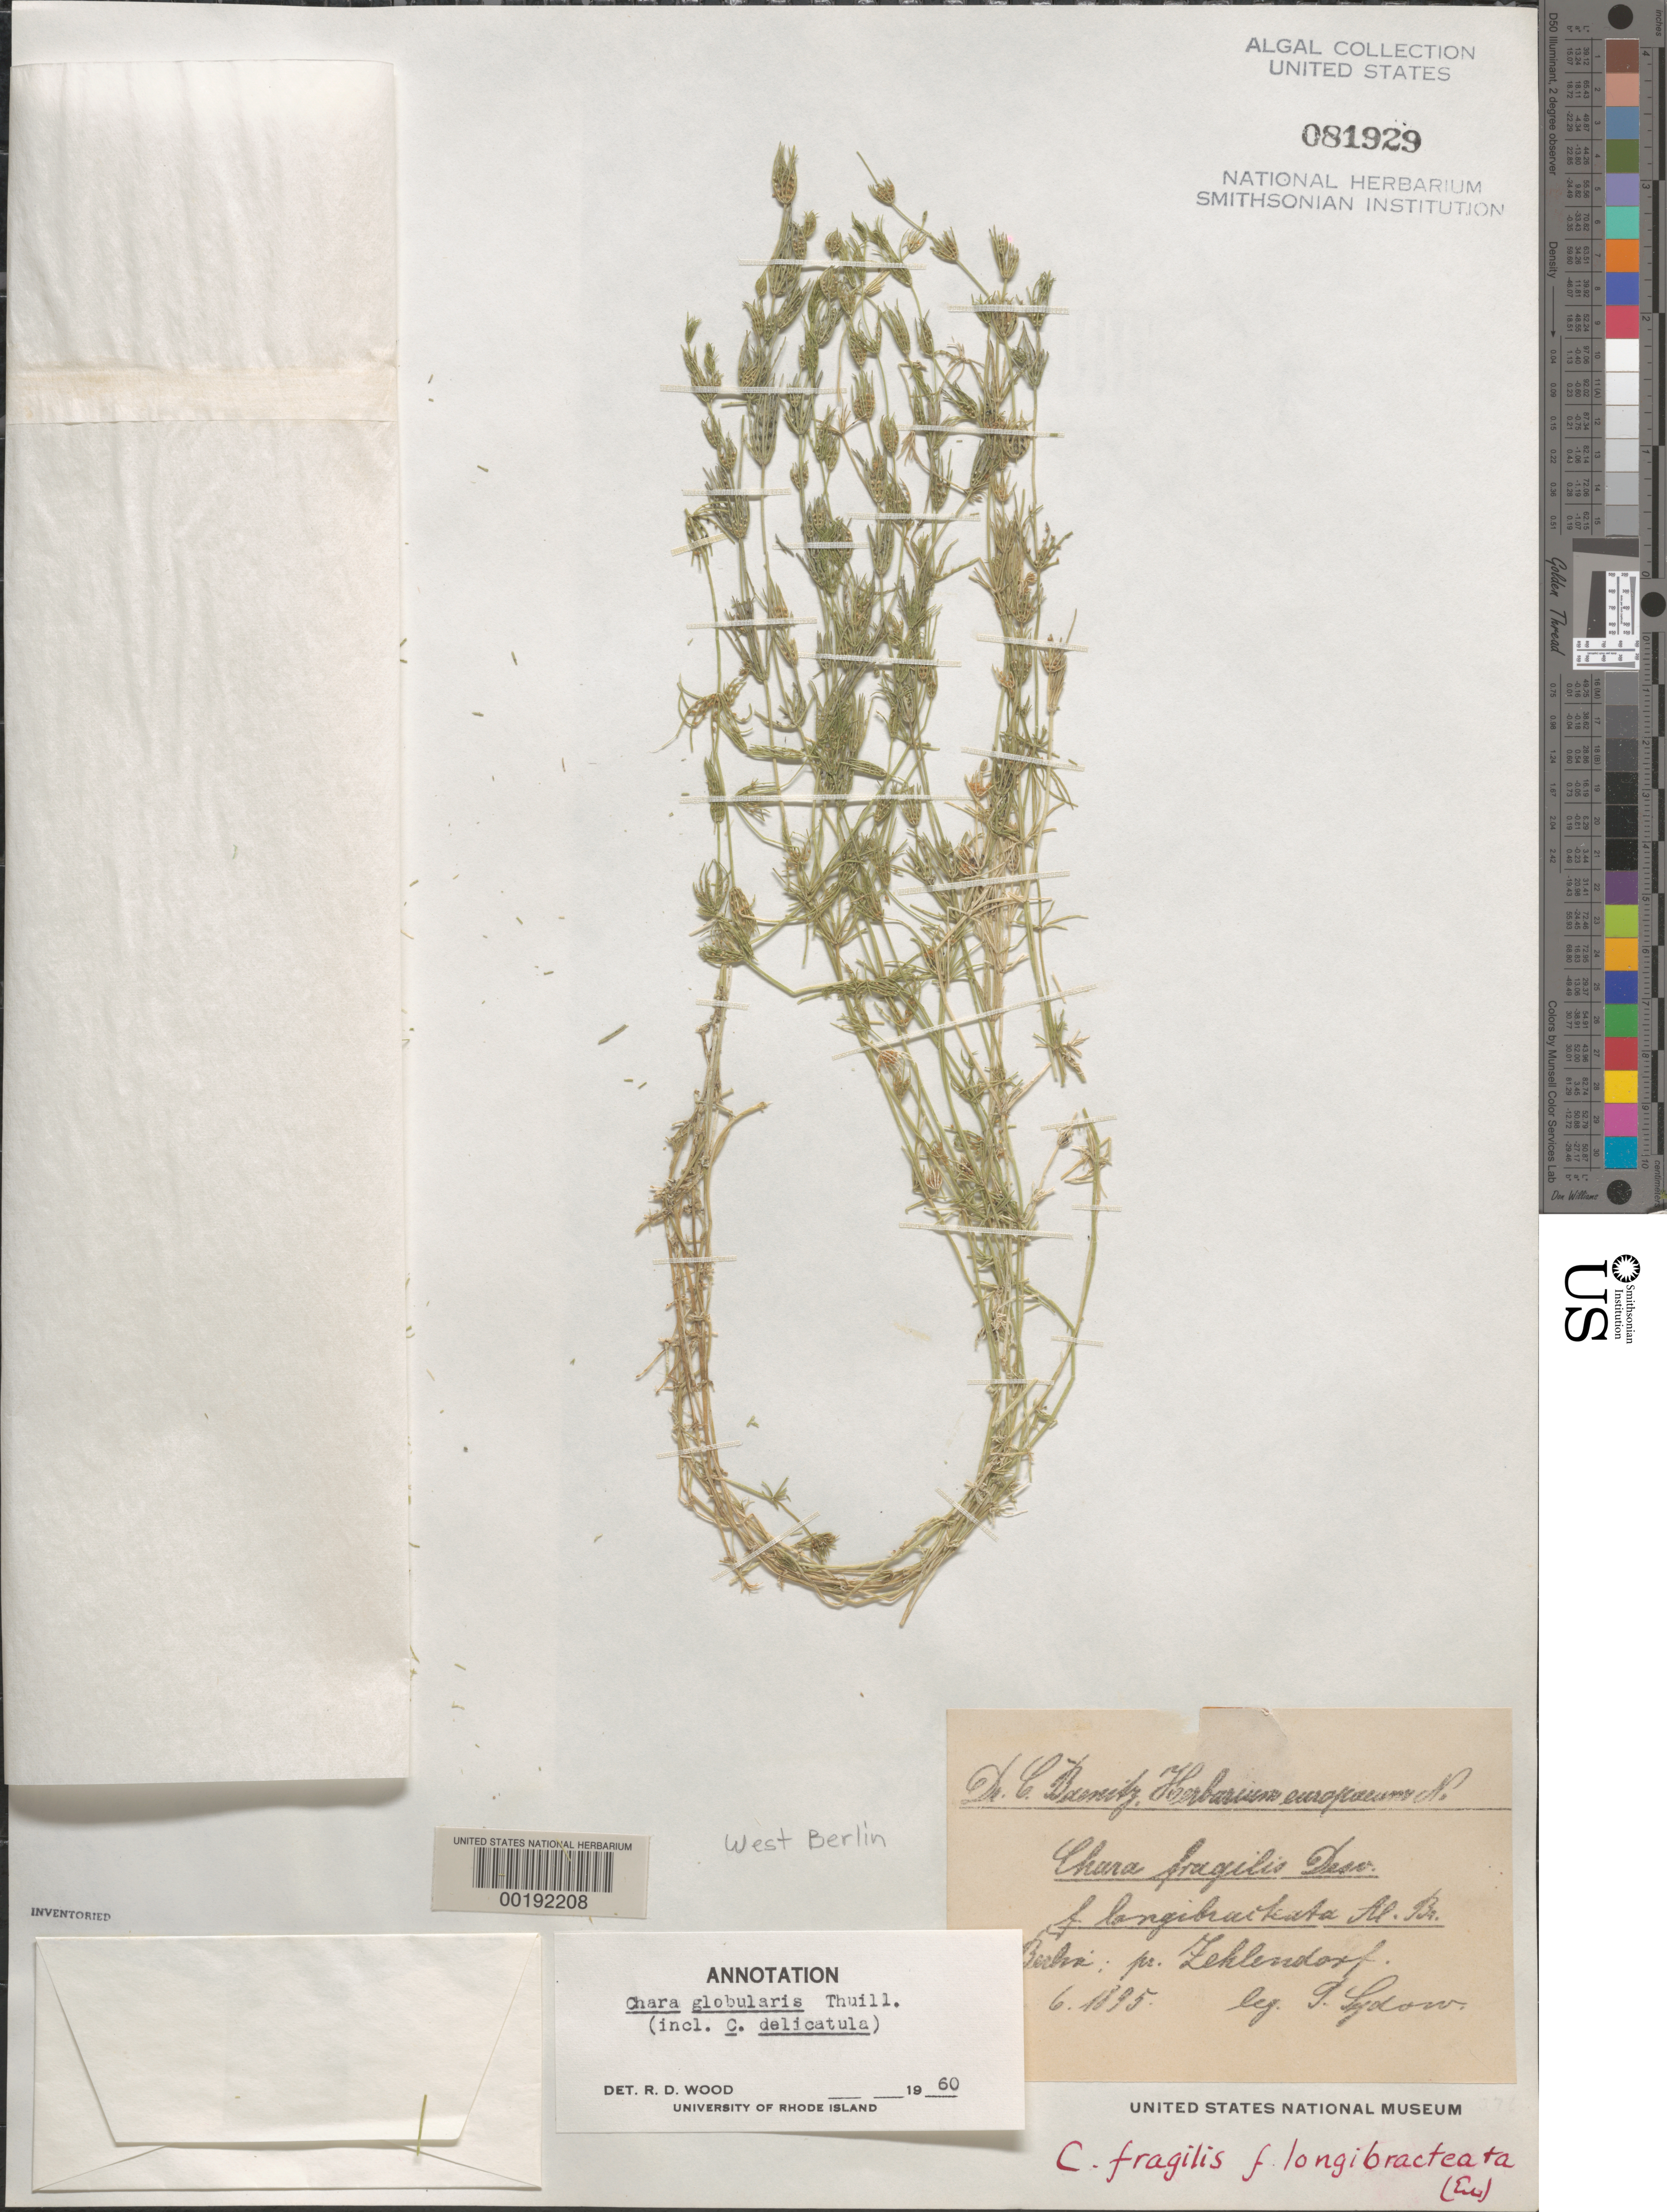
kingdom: Plantae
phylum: Charophyta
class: Charophyceae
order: Charales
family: Characeae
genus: Chara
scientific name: Chara globularis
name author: Thuiller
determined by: Wood, R. D.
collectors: P. Sydow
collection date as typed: Jun 1895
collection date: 1895-06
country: Germany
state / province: Berlin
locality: Near zehlendorf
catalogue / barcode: US 81929